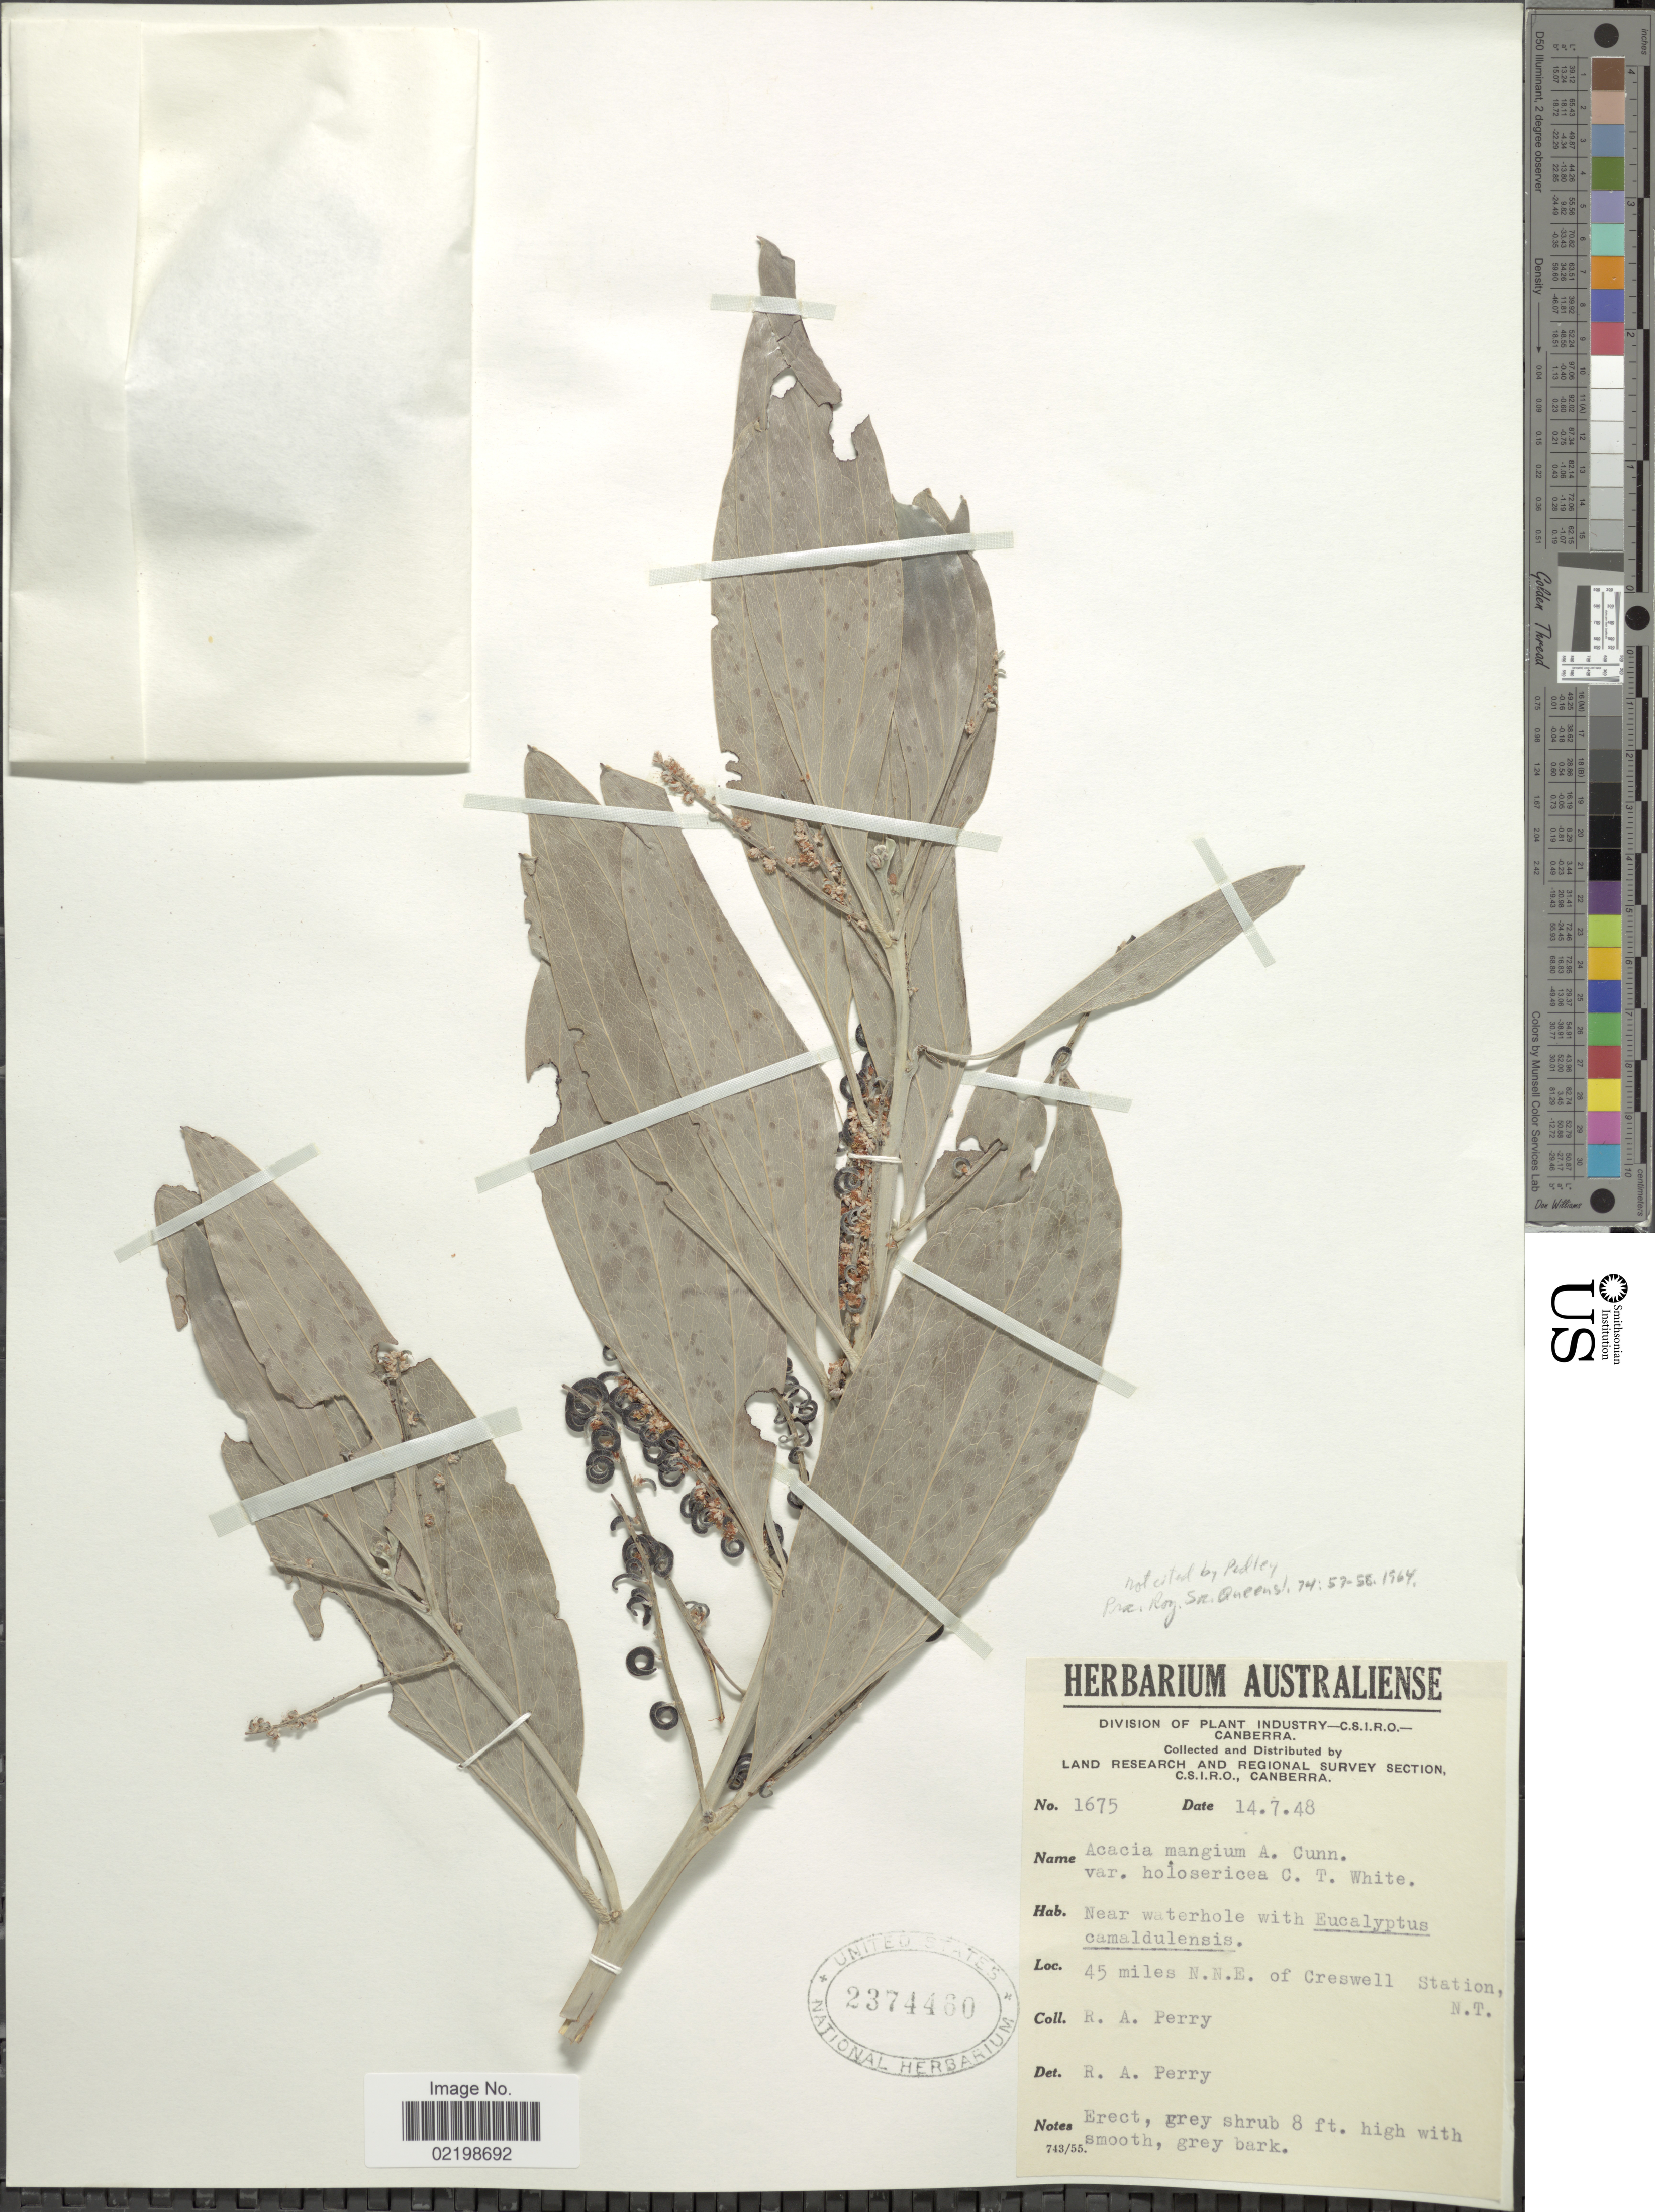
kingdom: Plantae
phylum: Tracheophyta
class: Magnoliopsida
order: Fabales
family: Fabaceae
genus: Acacia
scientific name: Acacia holosericea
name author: A. Cunn. ex Don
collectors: Perry, R. A.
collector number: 1675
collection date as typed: Transcribed d/m/y: 14/7/48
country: Australia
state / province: Northern Territory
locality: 45 miles N.N.E. of Creswell Station, N.T.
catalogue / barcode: US 2374460